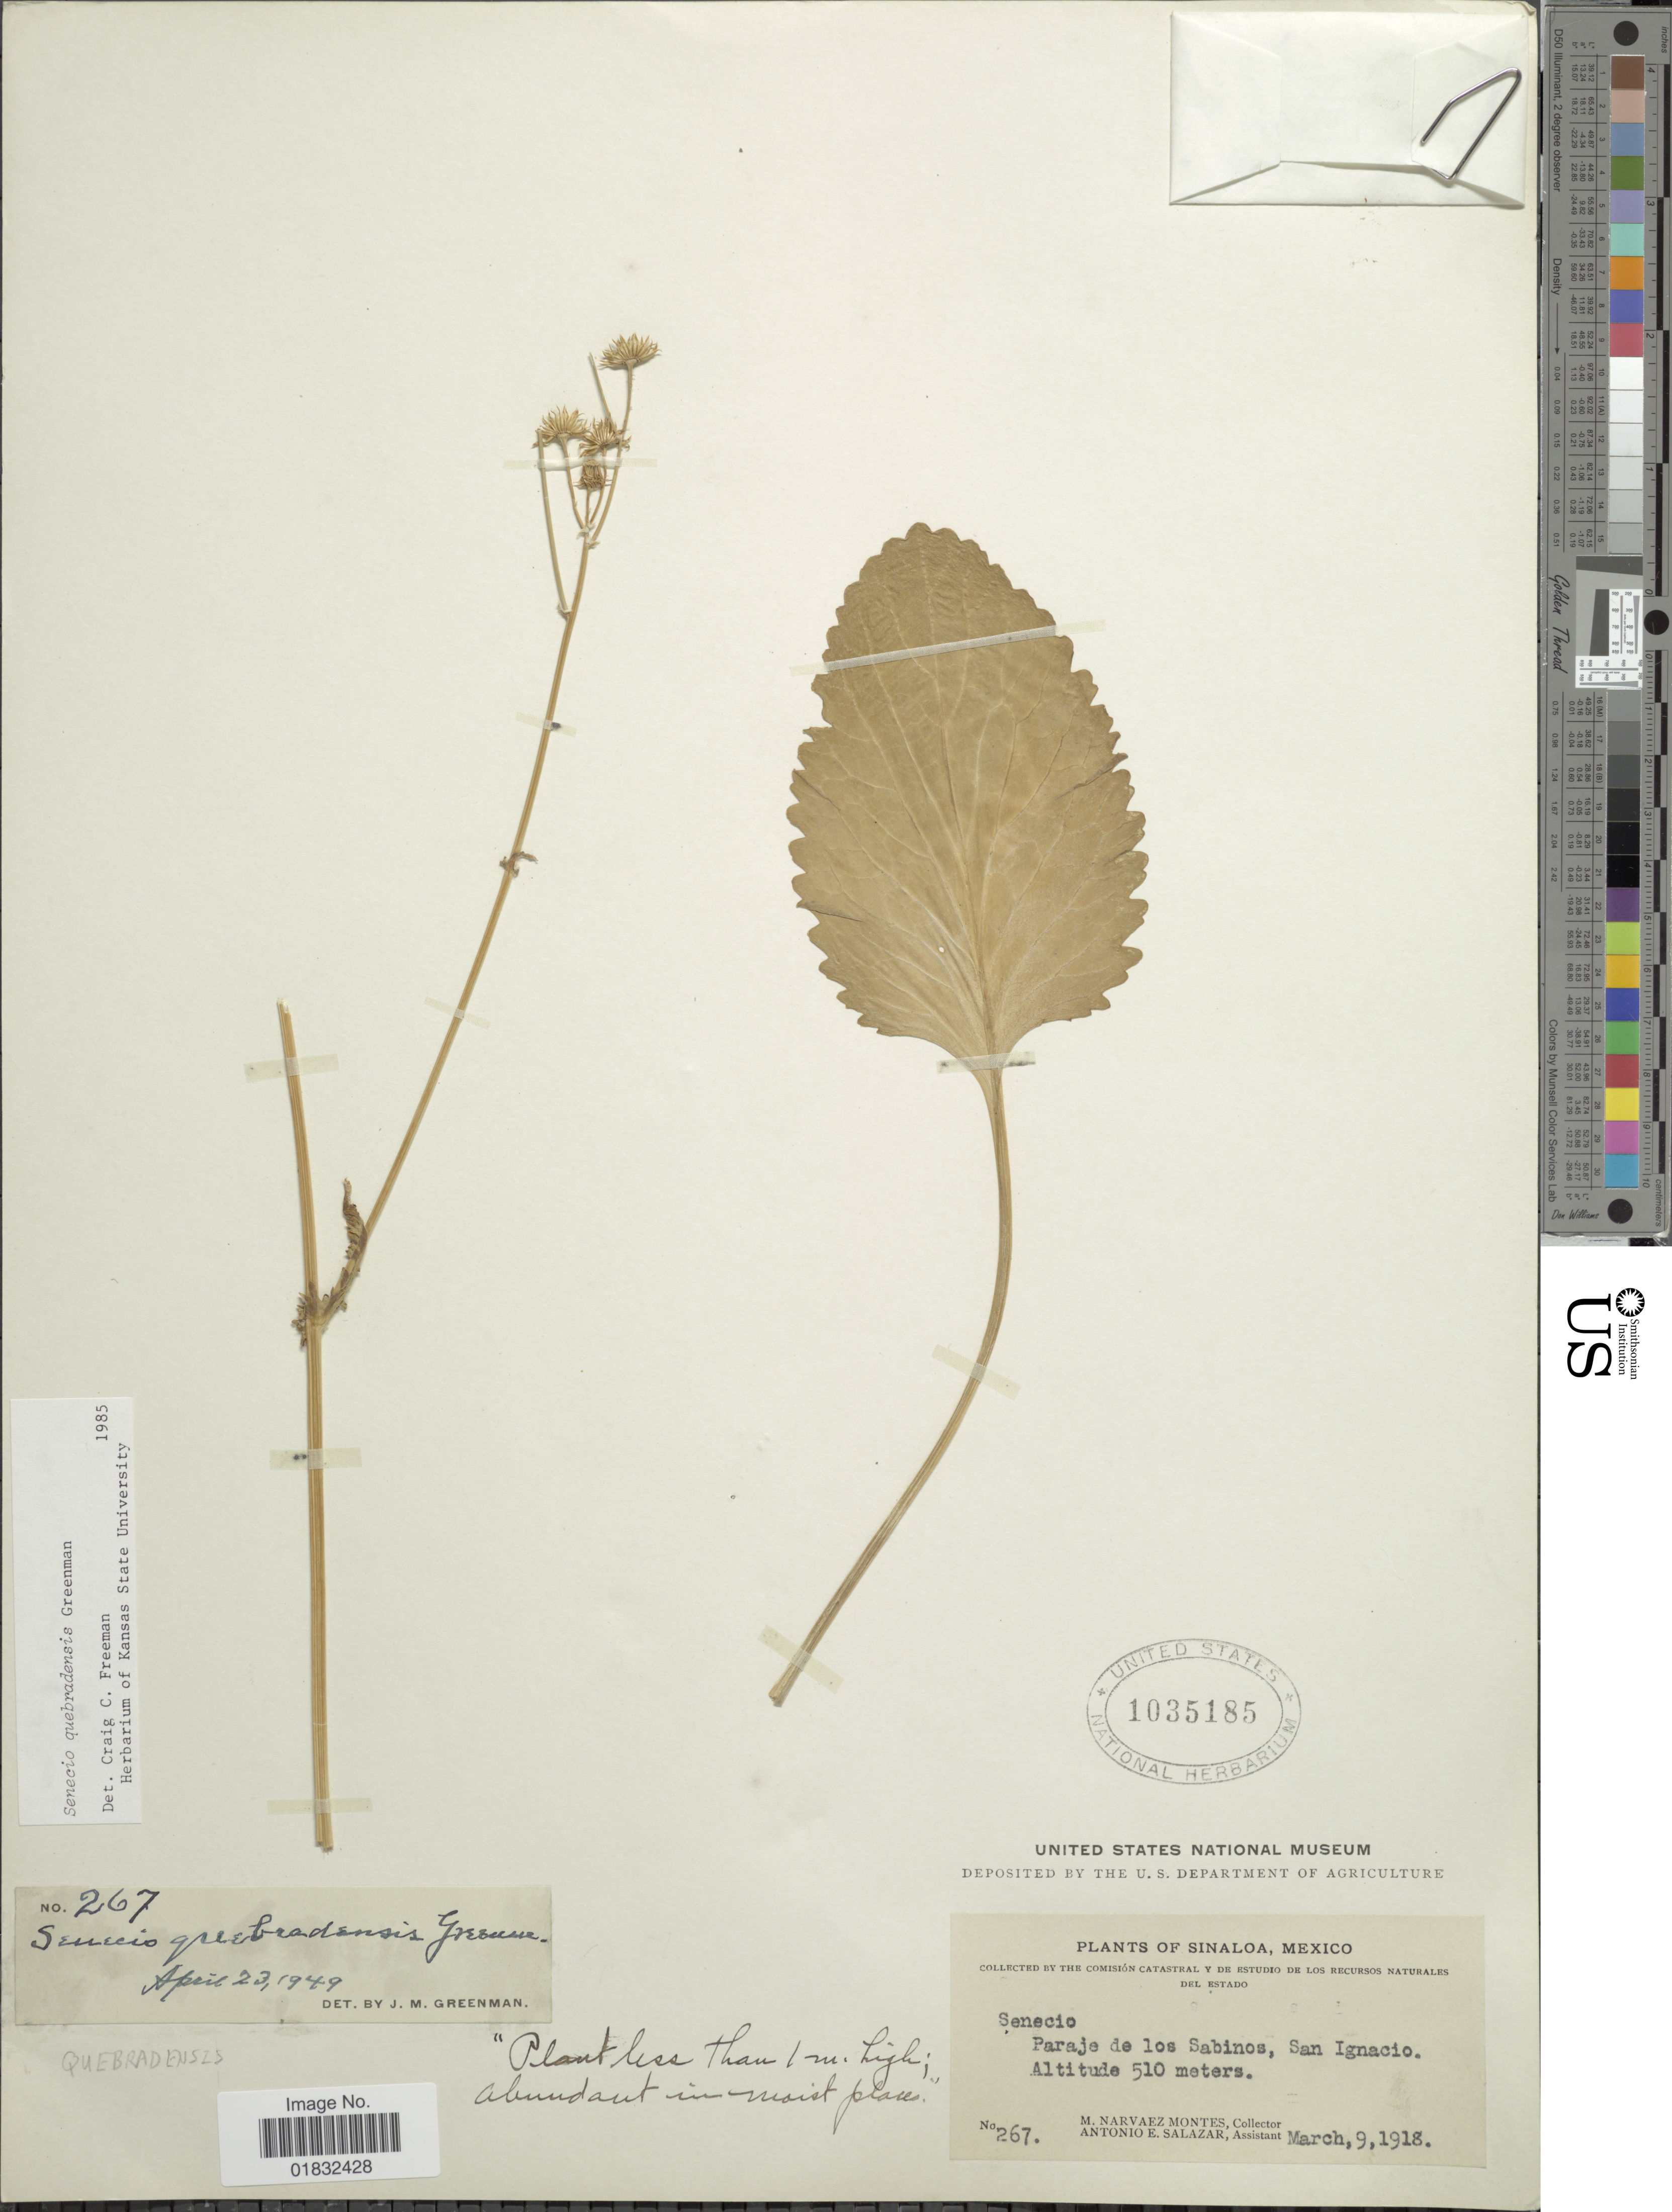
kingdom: Plantae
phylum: Tracheophyta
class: Magnoliopsida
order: Asterales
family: Asteraceae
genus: Packera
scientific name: Packera quebradensis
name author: (Greenm.) W.A. Weber & Á. Löve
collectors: M. Narvaez-Montes & A. E. Salazar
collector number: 267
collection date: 1918-03-09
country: Mexico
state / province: Sinaloa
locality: Paraje de los Sabinos, San Ignacio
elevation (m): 510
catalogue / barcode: US 1035185